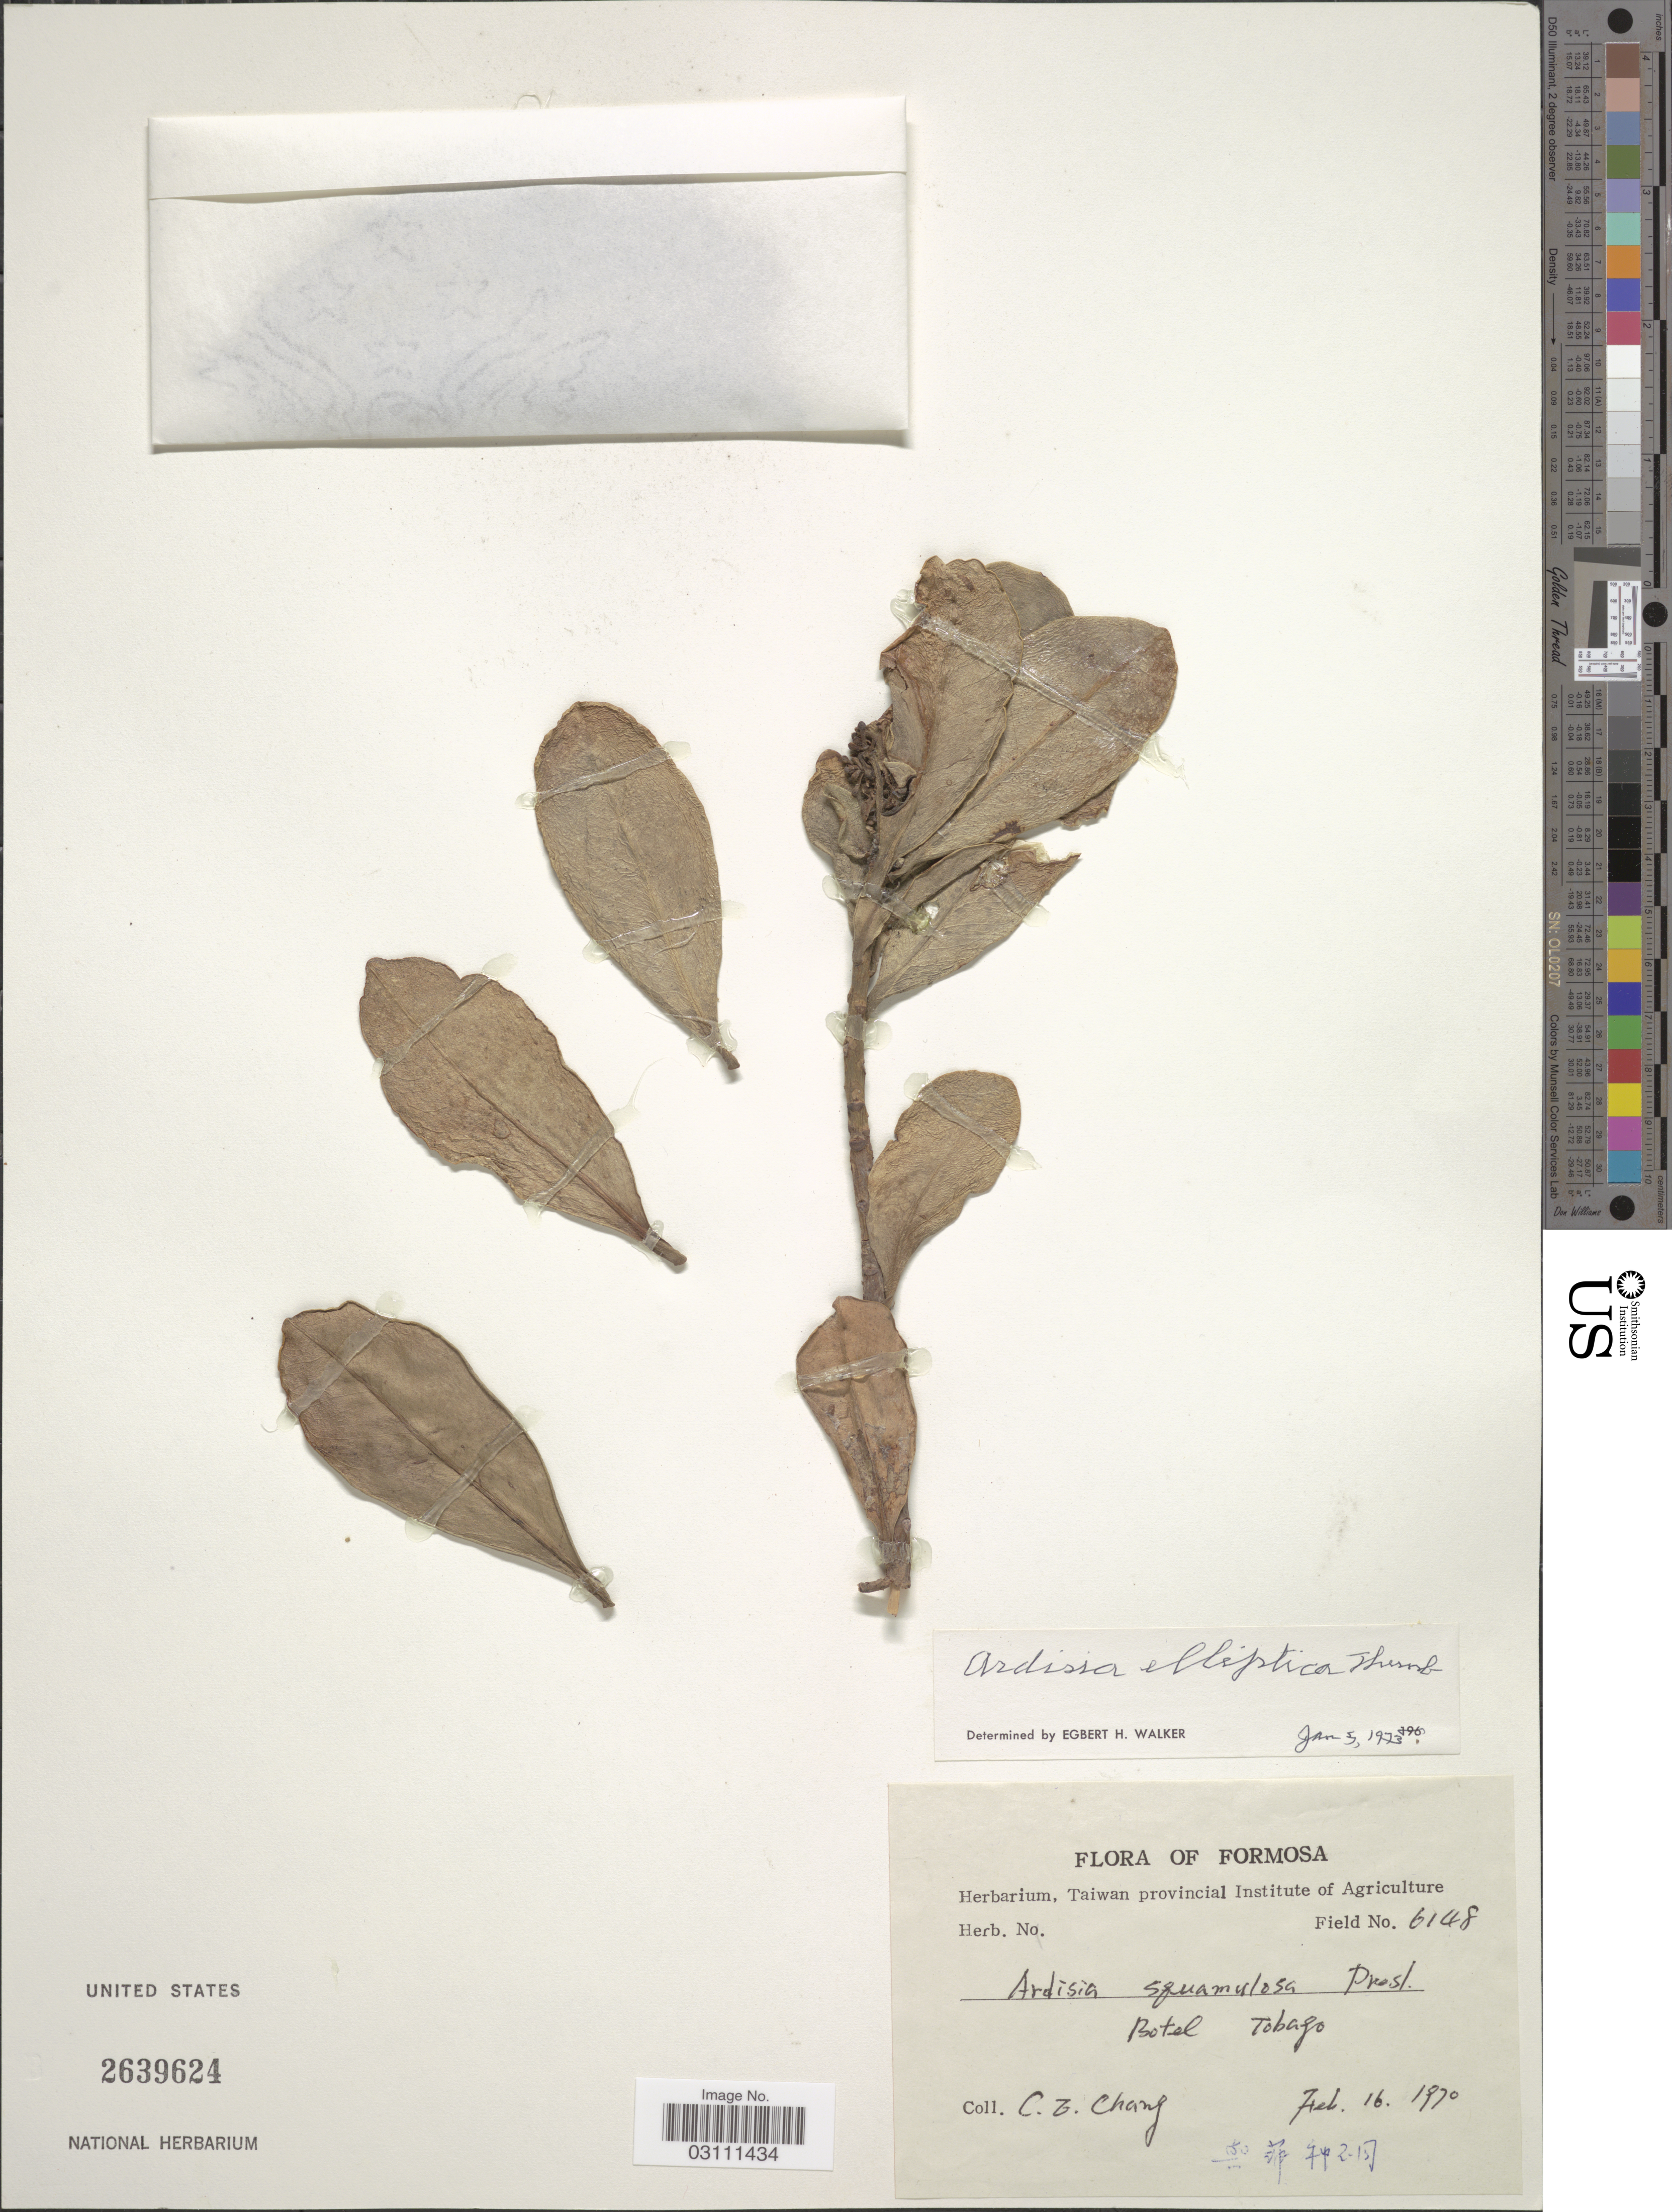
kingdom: Plantae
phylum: Tracheophyta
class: Magnoliopsida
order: Ericales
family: Primulaceae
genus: Ardisia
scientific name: Ardisia elliptica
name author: Thunb.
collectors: C. Chang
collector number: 6148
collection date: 1970-02-16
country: Taiwan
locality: Botel Tobago, Formosa.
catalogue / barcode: US 2639624